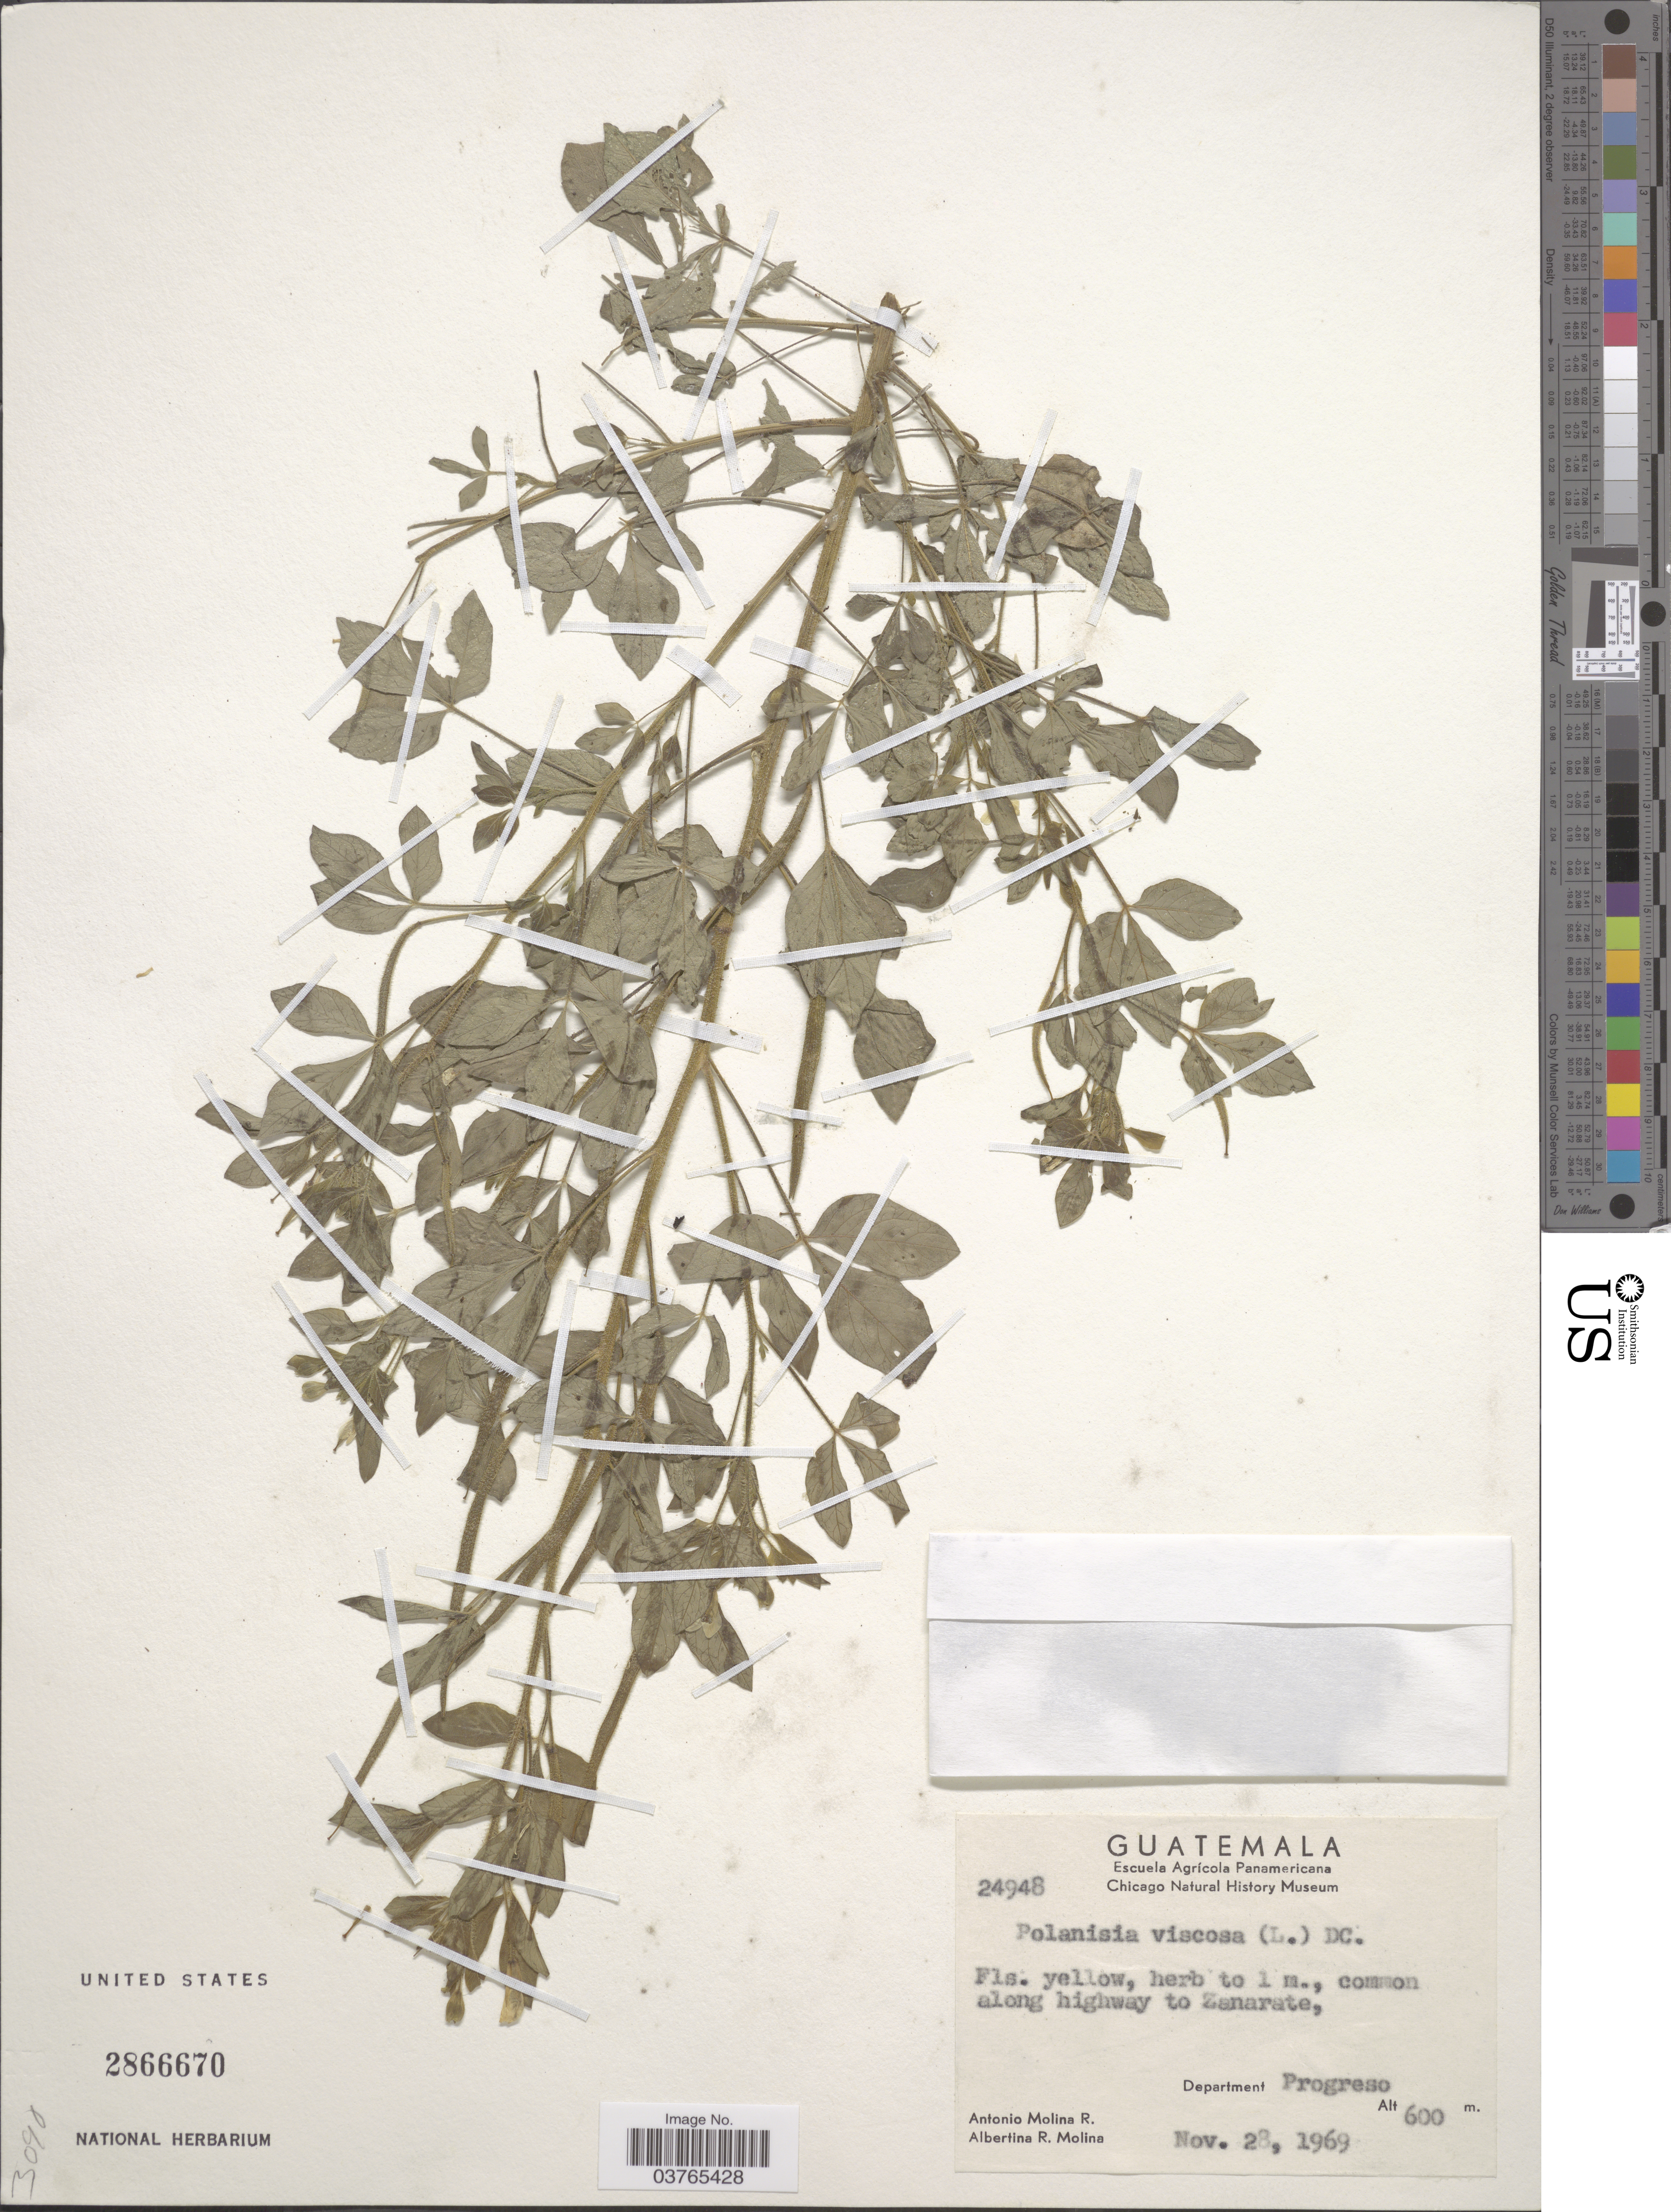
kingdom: Plantae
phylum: Tracheophyta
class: Magnoliopsida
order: Brassicales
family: Cleomaceae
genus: Arivela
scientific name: Arivela viscosa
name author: (L.) Raf.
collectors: A. Molina R. & A. R. Molina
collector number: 24948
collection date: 1969-11-28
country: Guatemala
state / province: El Progreso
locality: Along highway to Zanarate, Department Progreso.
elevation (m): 600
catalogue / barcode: US 2866670